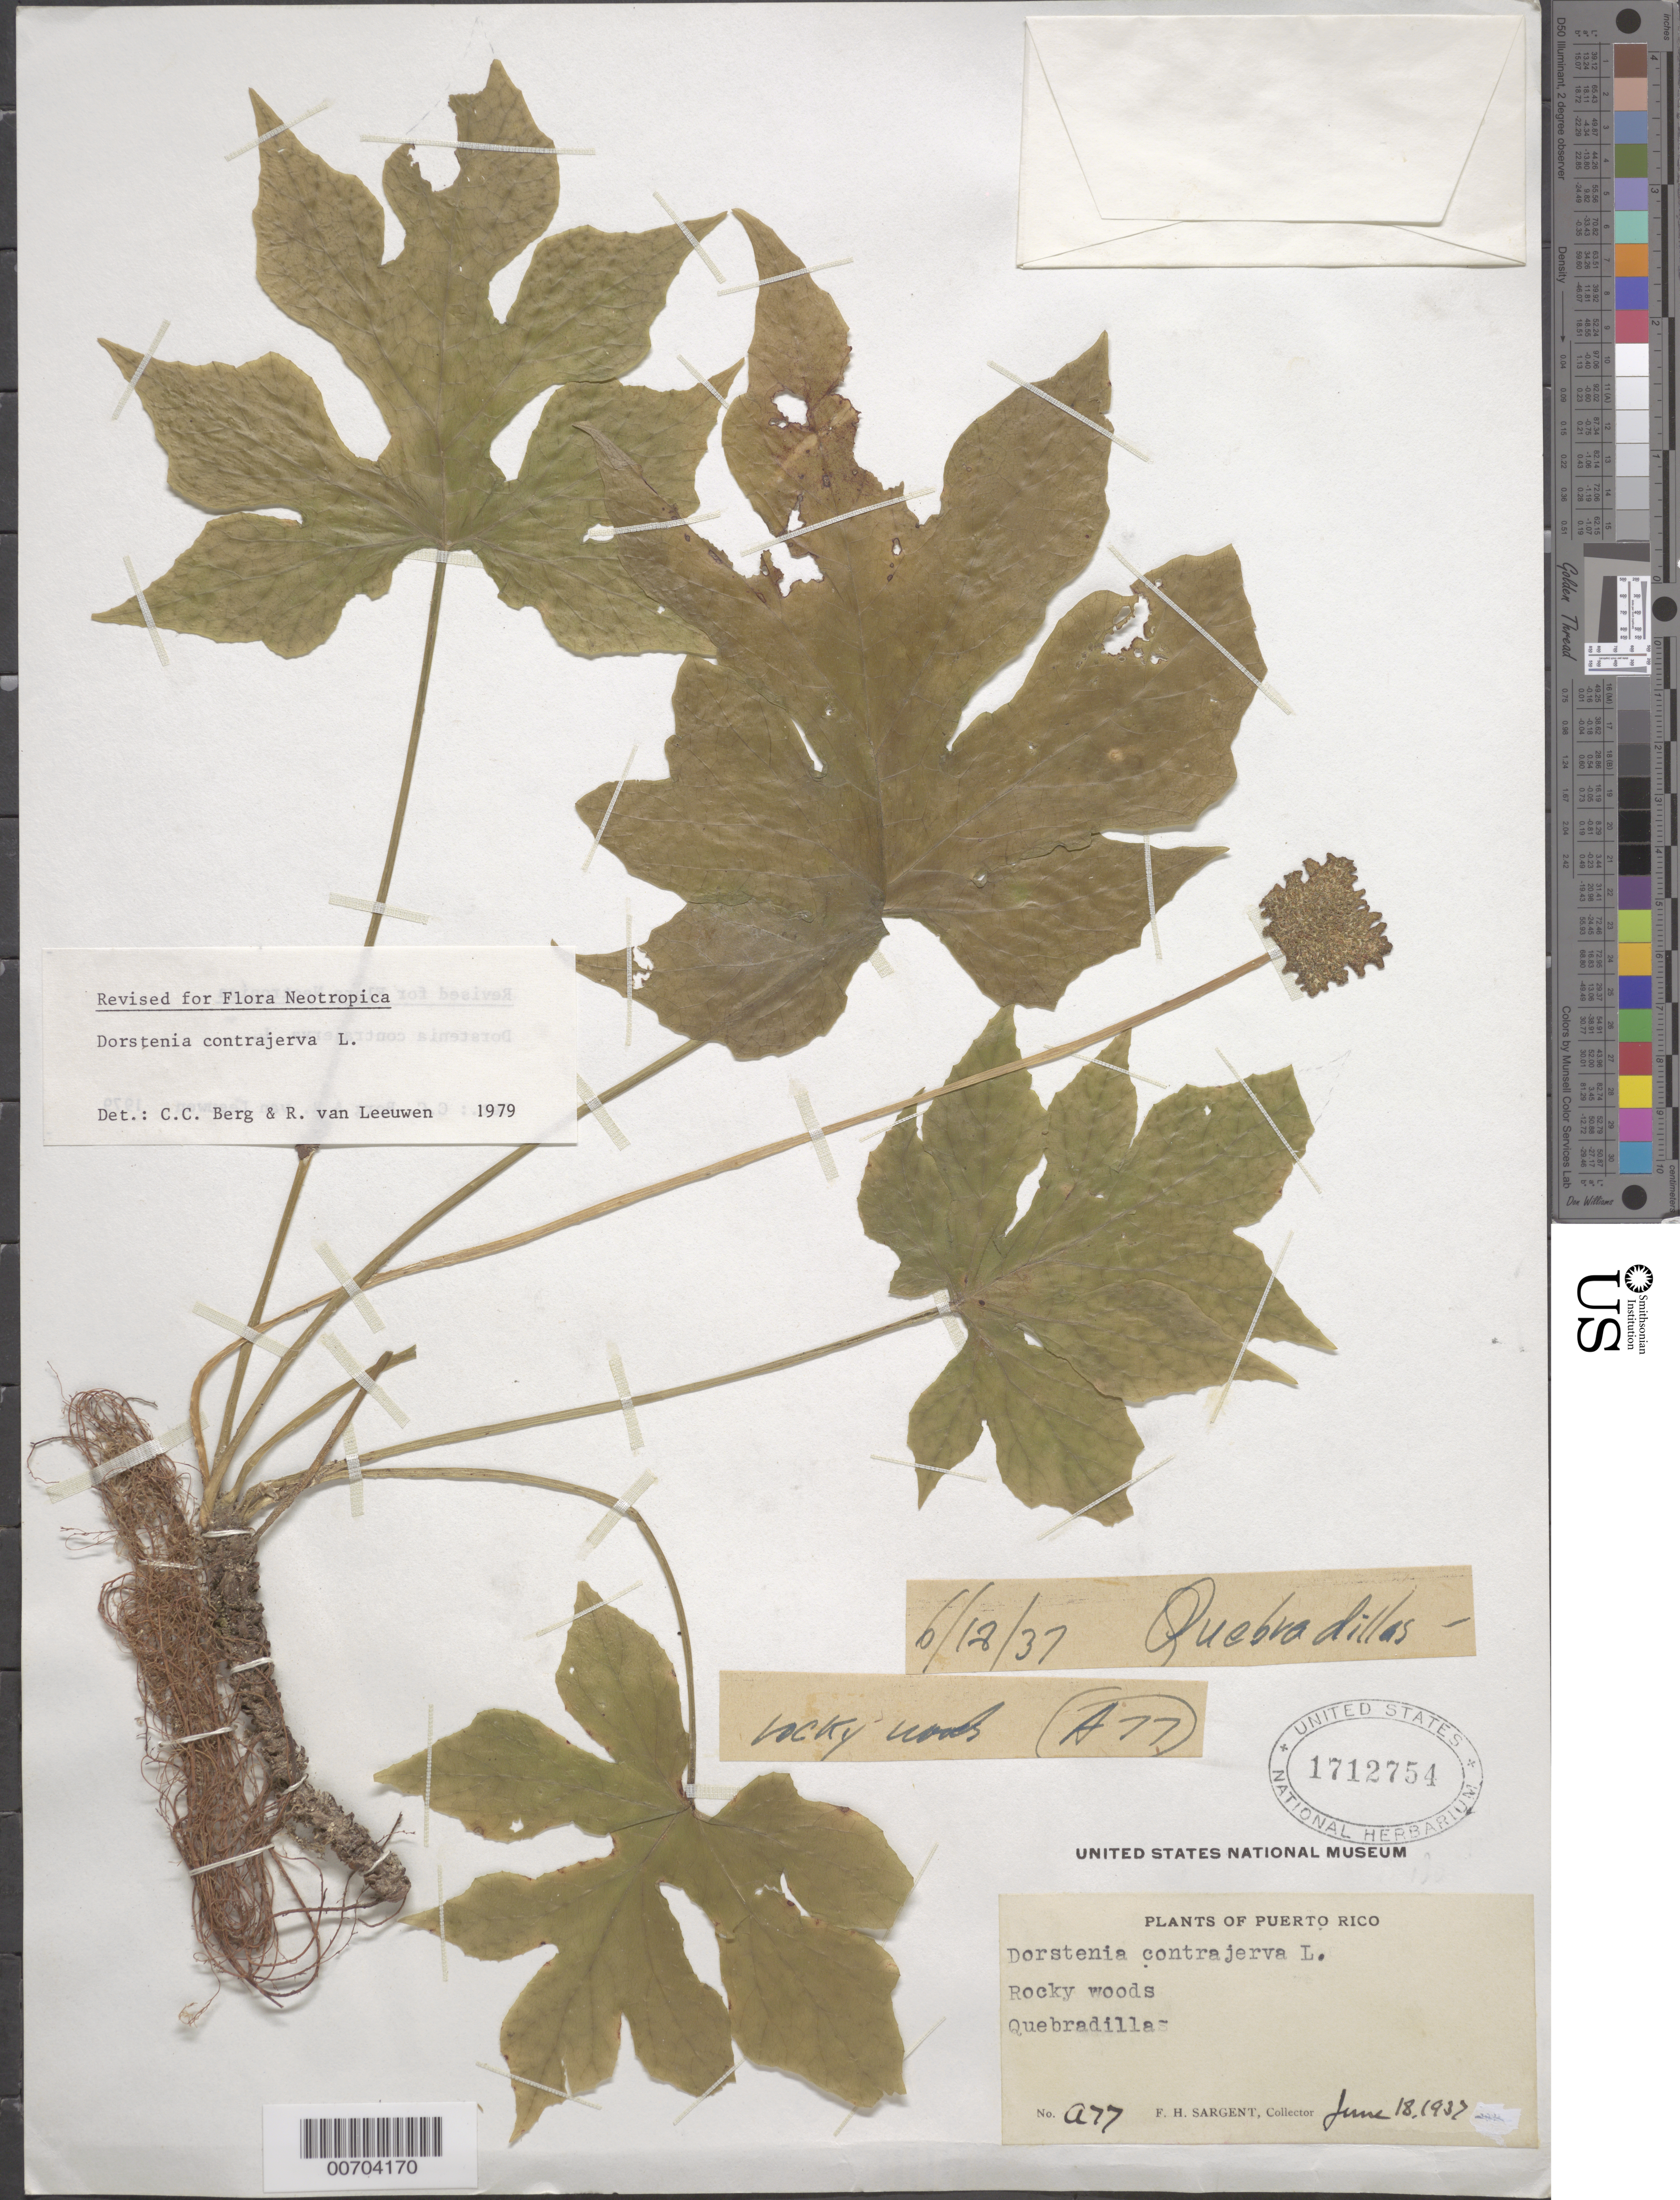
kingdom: Plantae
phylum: Tracheophyta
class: Magnoliopsida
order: Rosales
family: Moraceae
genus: Dorstenia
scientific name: Dorstenia contrajerva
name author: L.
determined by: Berg, C. C.; Leeuwen, R. van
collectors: F. H. Sargent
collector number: A 77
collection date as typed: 18 Jun 1937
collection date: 1937-06-18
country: Puerto Rico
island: Greater Antilles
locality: Quebradilla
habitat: Rocky woods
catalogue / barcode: US 1712754